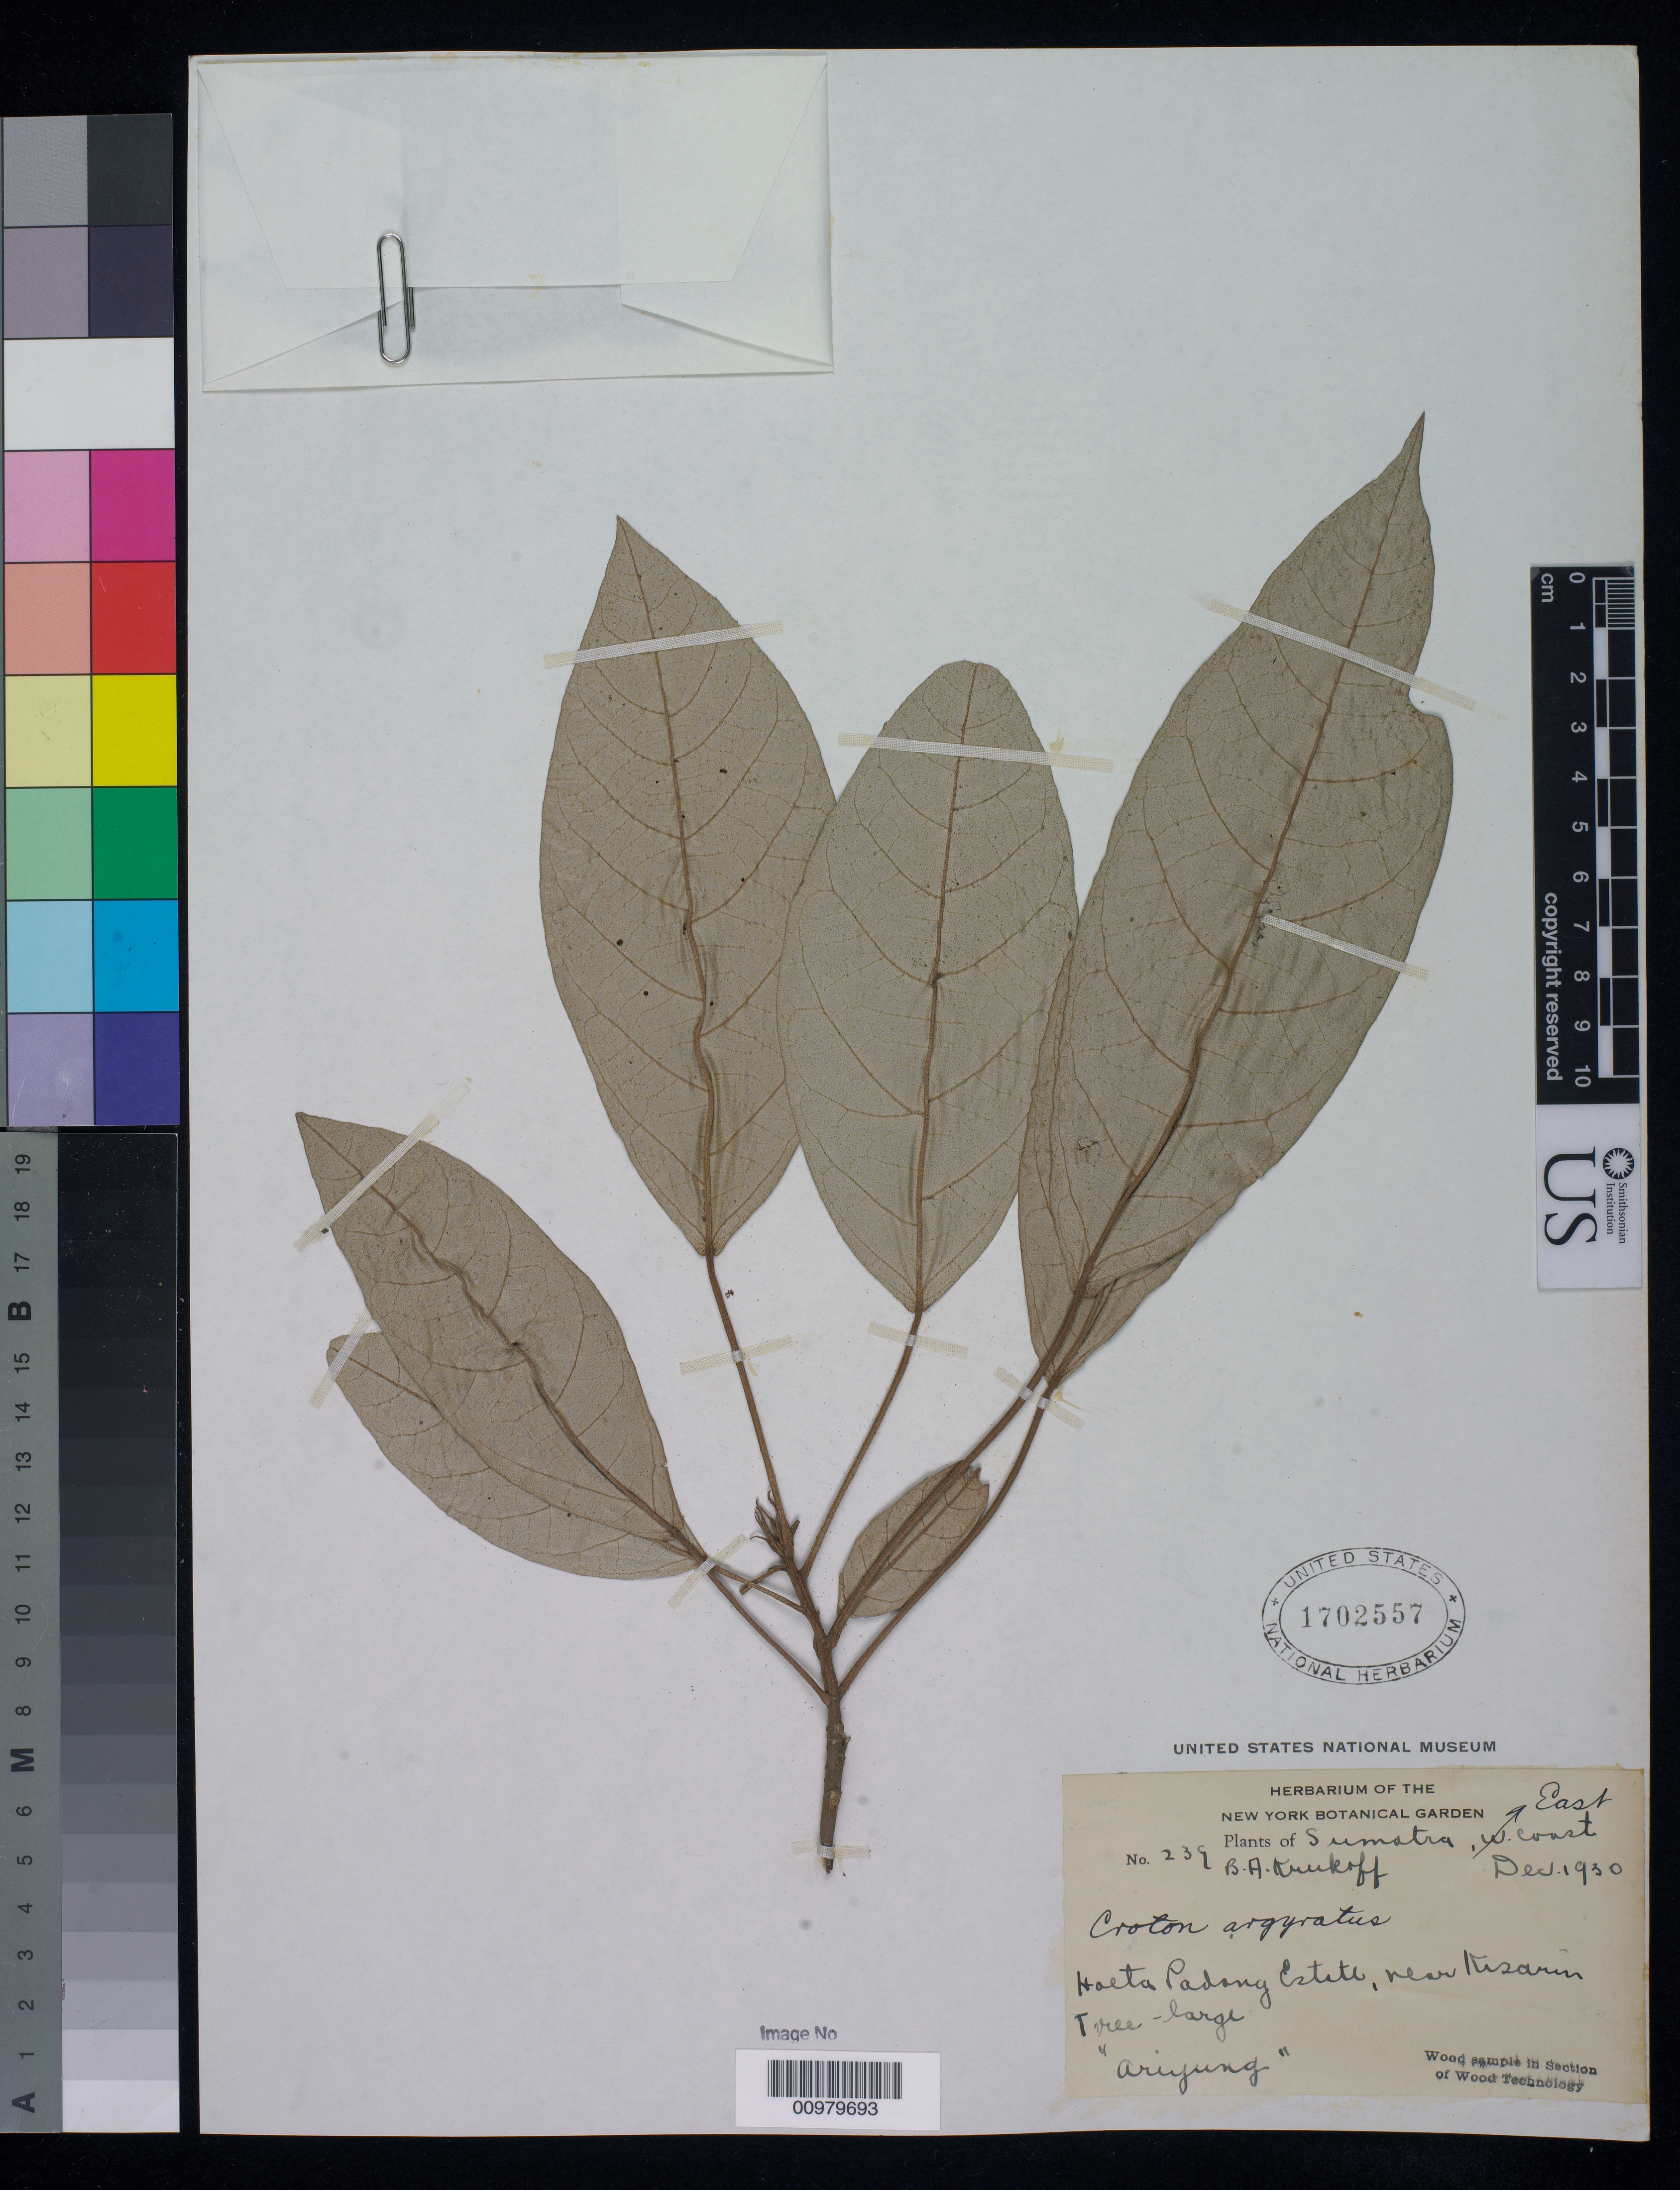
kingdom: Plantae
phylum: Tracheophyta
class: Magnoliopsida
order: Malpighiales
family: Euphorbiaceae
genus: Croton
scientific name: Croton argyratus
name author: Blume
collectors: B. A. Krukoff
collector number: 239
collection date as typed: Dec 1931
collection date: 1931-12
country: Indonesia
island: Sumatra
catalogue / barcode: US 1702557